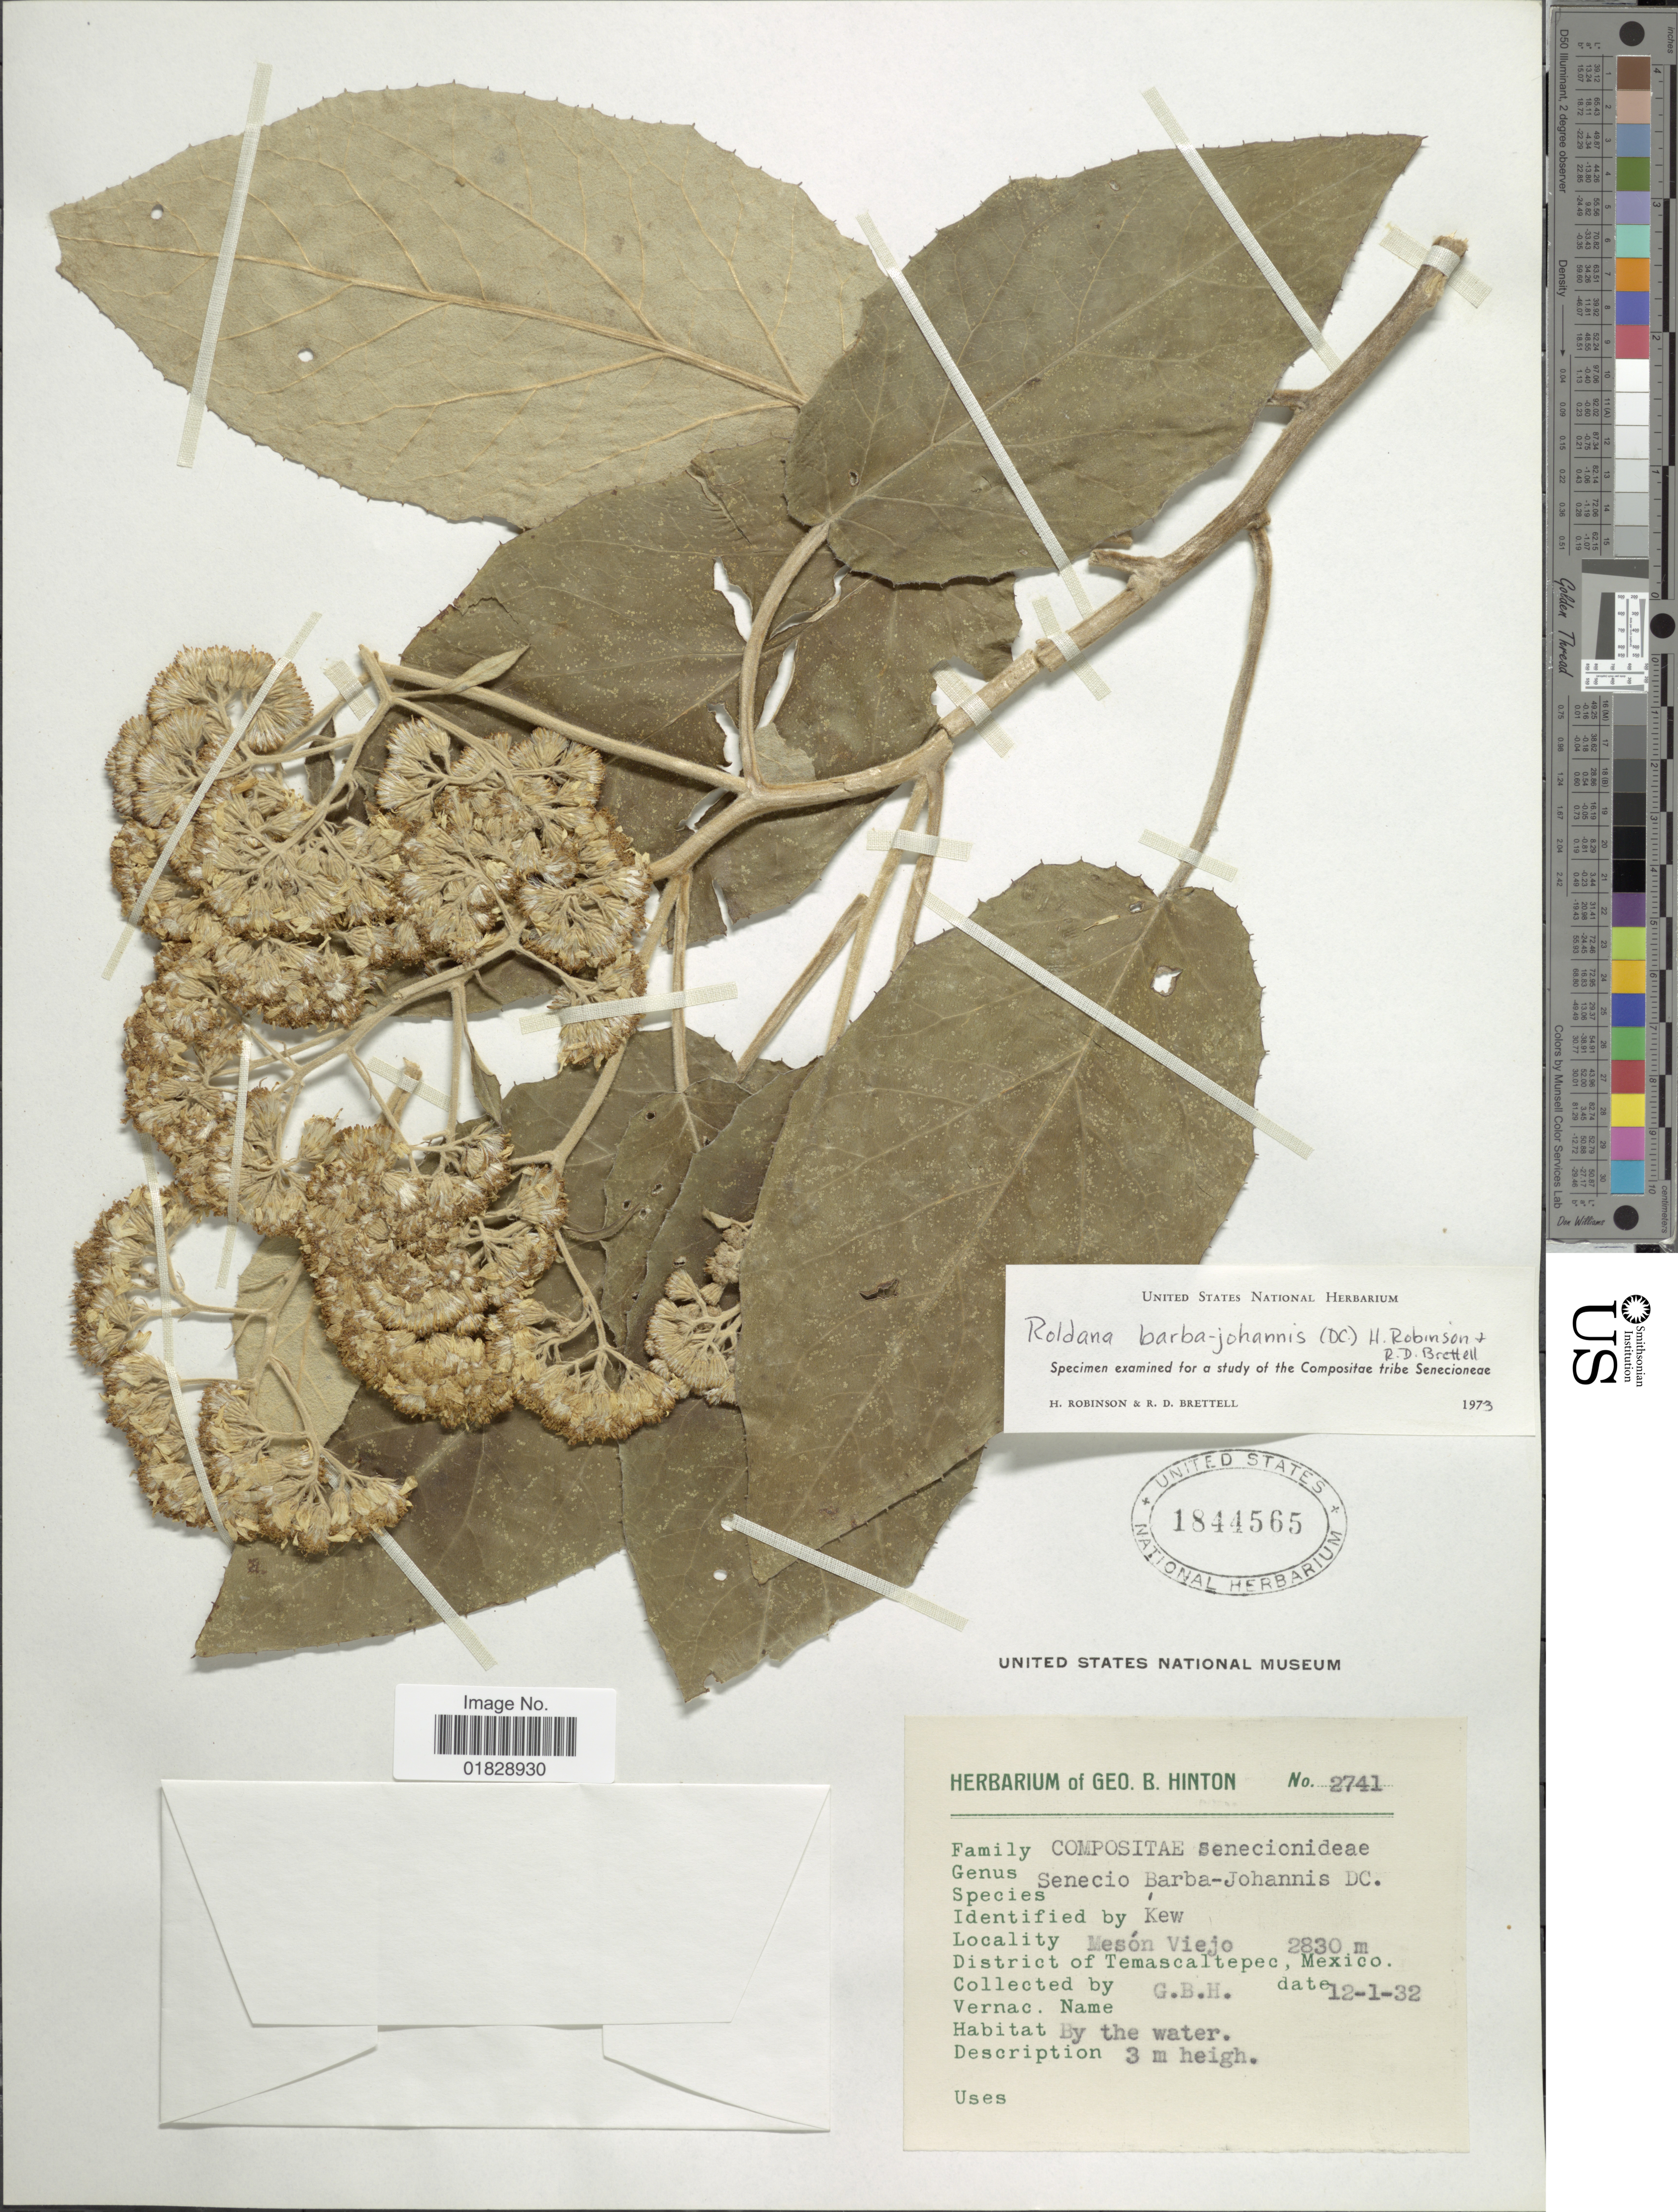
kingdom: Plantae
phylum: Tracheophyta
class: Magnoliopsida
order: Asterales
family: Asteraceae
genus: Roldana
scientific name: Roldana barba-johannis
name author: (DC.) H. Rob. & Brettell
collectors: G. B. Hinton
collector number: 2741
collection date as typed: Transcribed d/m/y: 1/12/32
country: Mexico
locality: Mesón Viejo, District of Temascaltepec, Mexico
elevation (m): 2830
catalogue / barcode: US 1844565